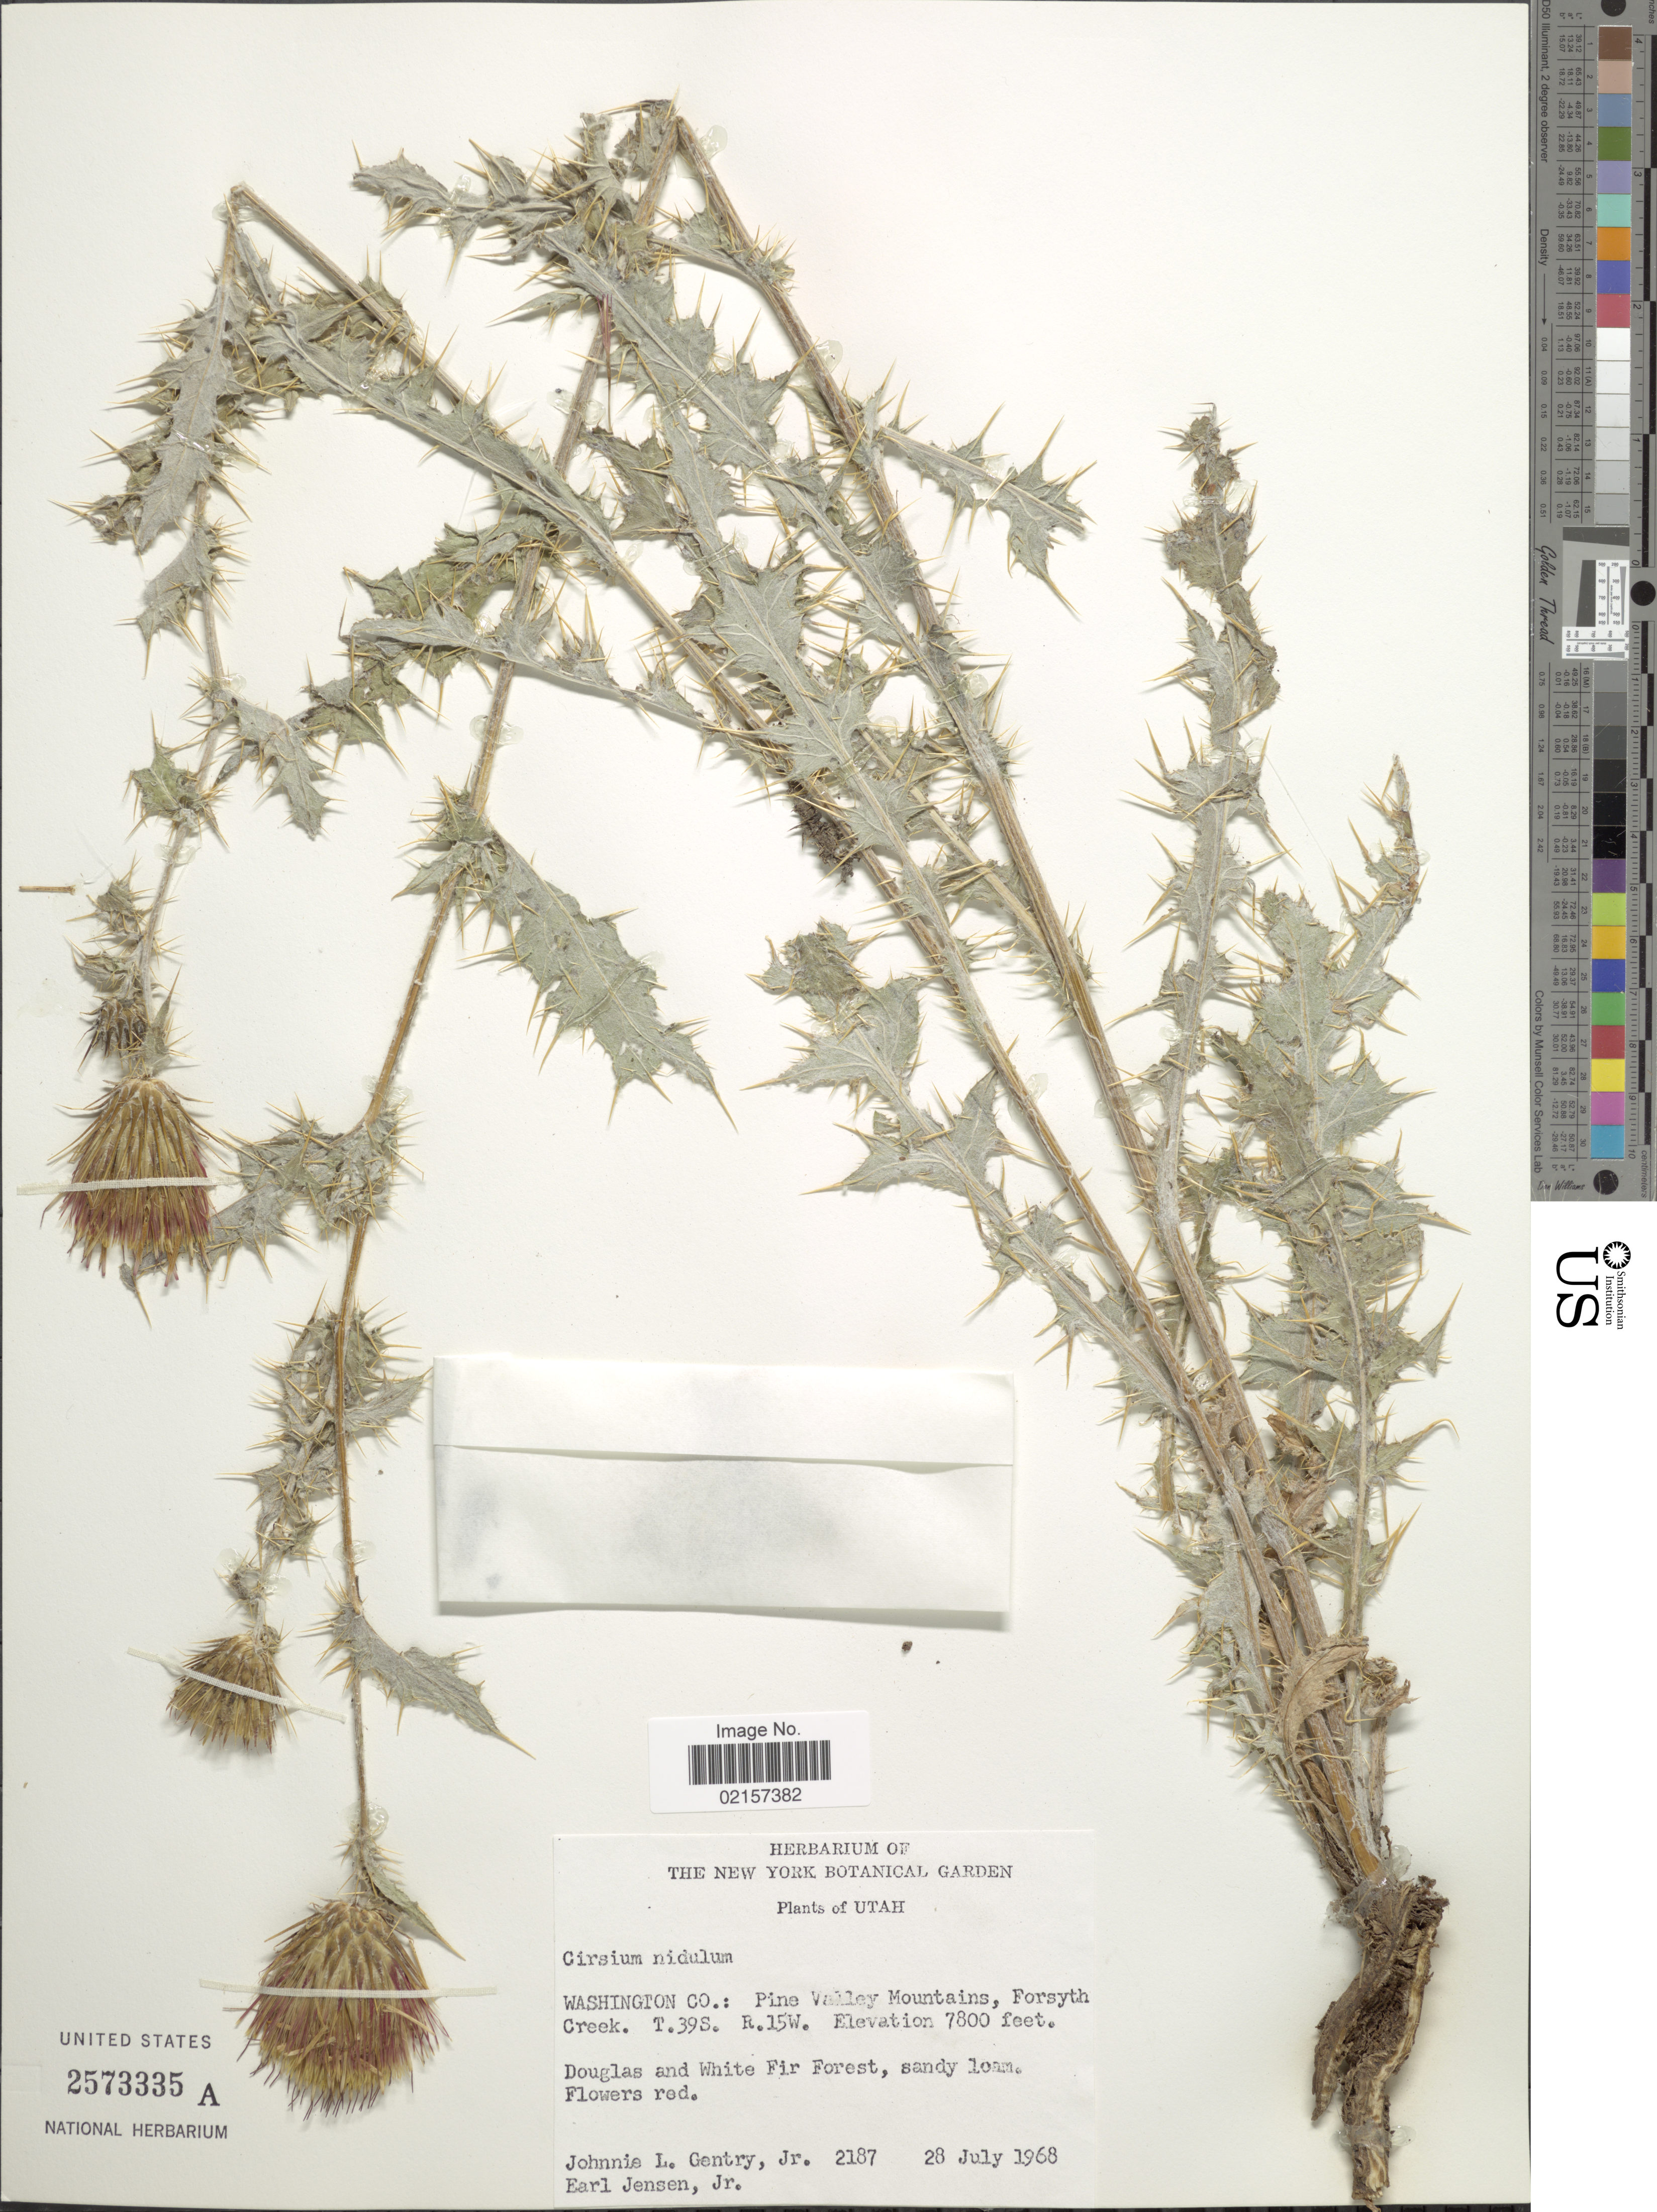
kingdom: Plantae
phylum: Tracheophyta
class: Magnoliopsida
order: Asterales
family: Asteraceae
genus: Cirsium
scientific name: Cirsium arizonicum var. arizonicum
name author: (A. Gray) Petr.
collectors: J. L. Gentry & E. Jensen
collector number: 2187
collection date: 1968-07-28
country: United States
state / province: Utah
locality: Washington Co.: Pine Valley Mountains, Forsyth Creek, T.39S. R.15W.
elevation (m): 2377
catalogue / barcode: US 2573335A